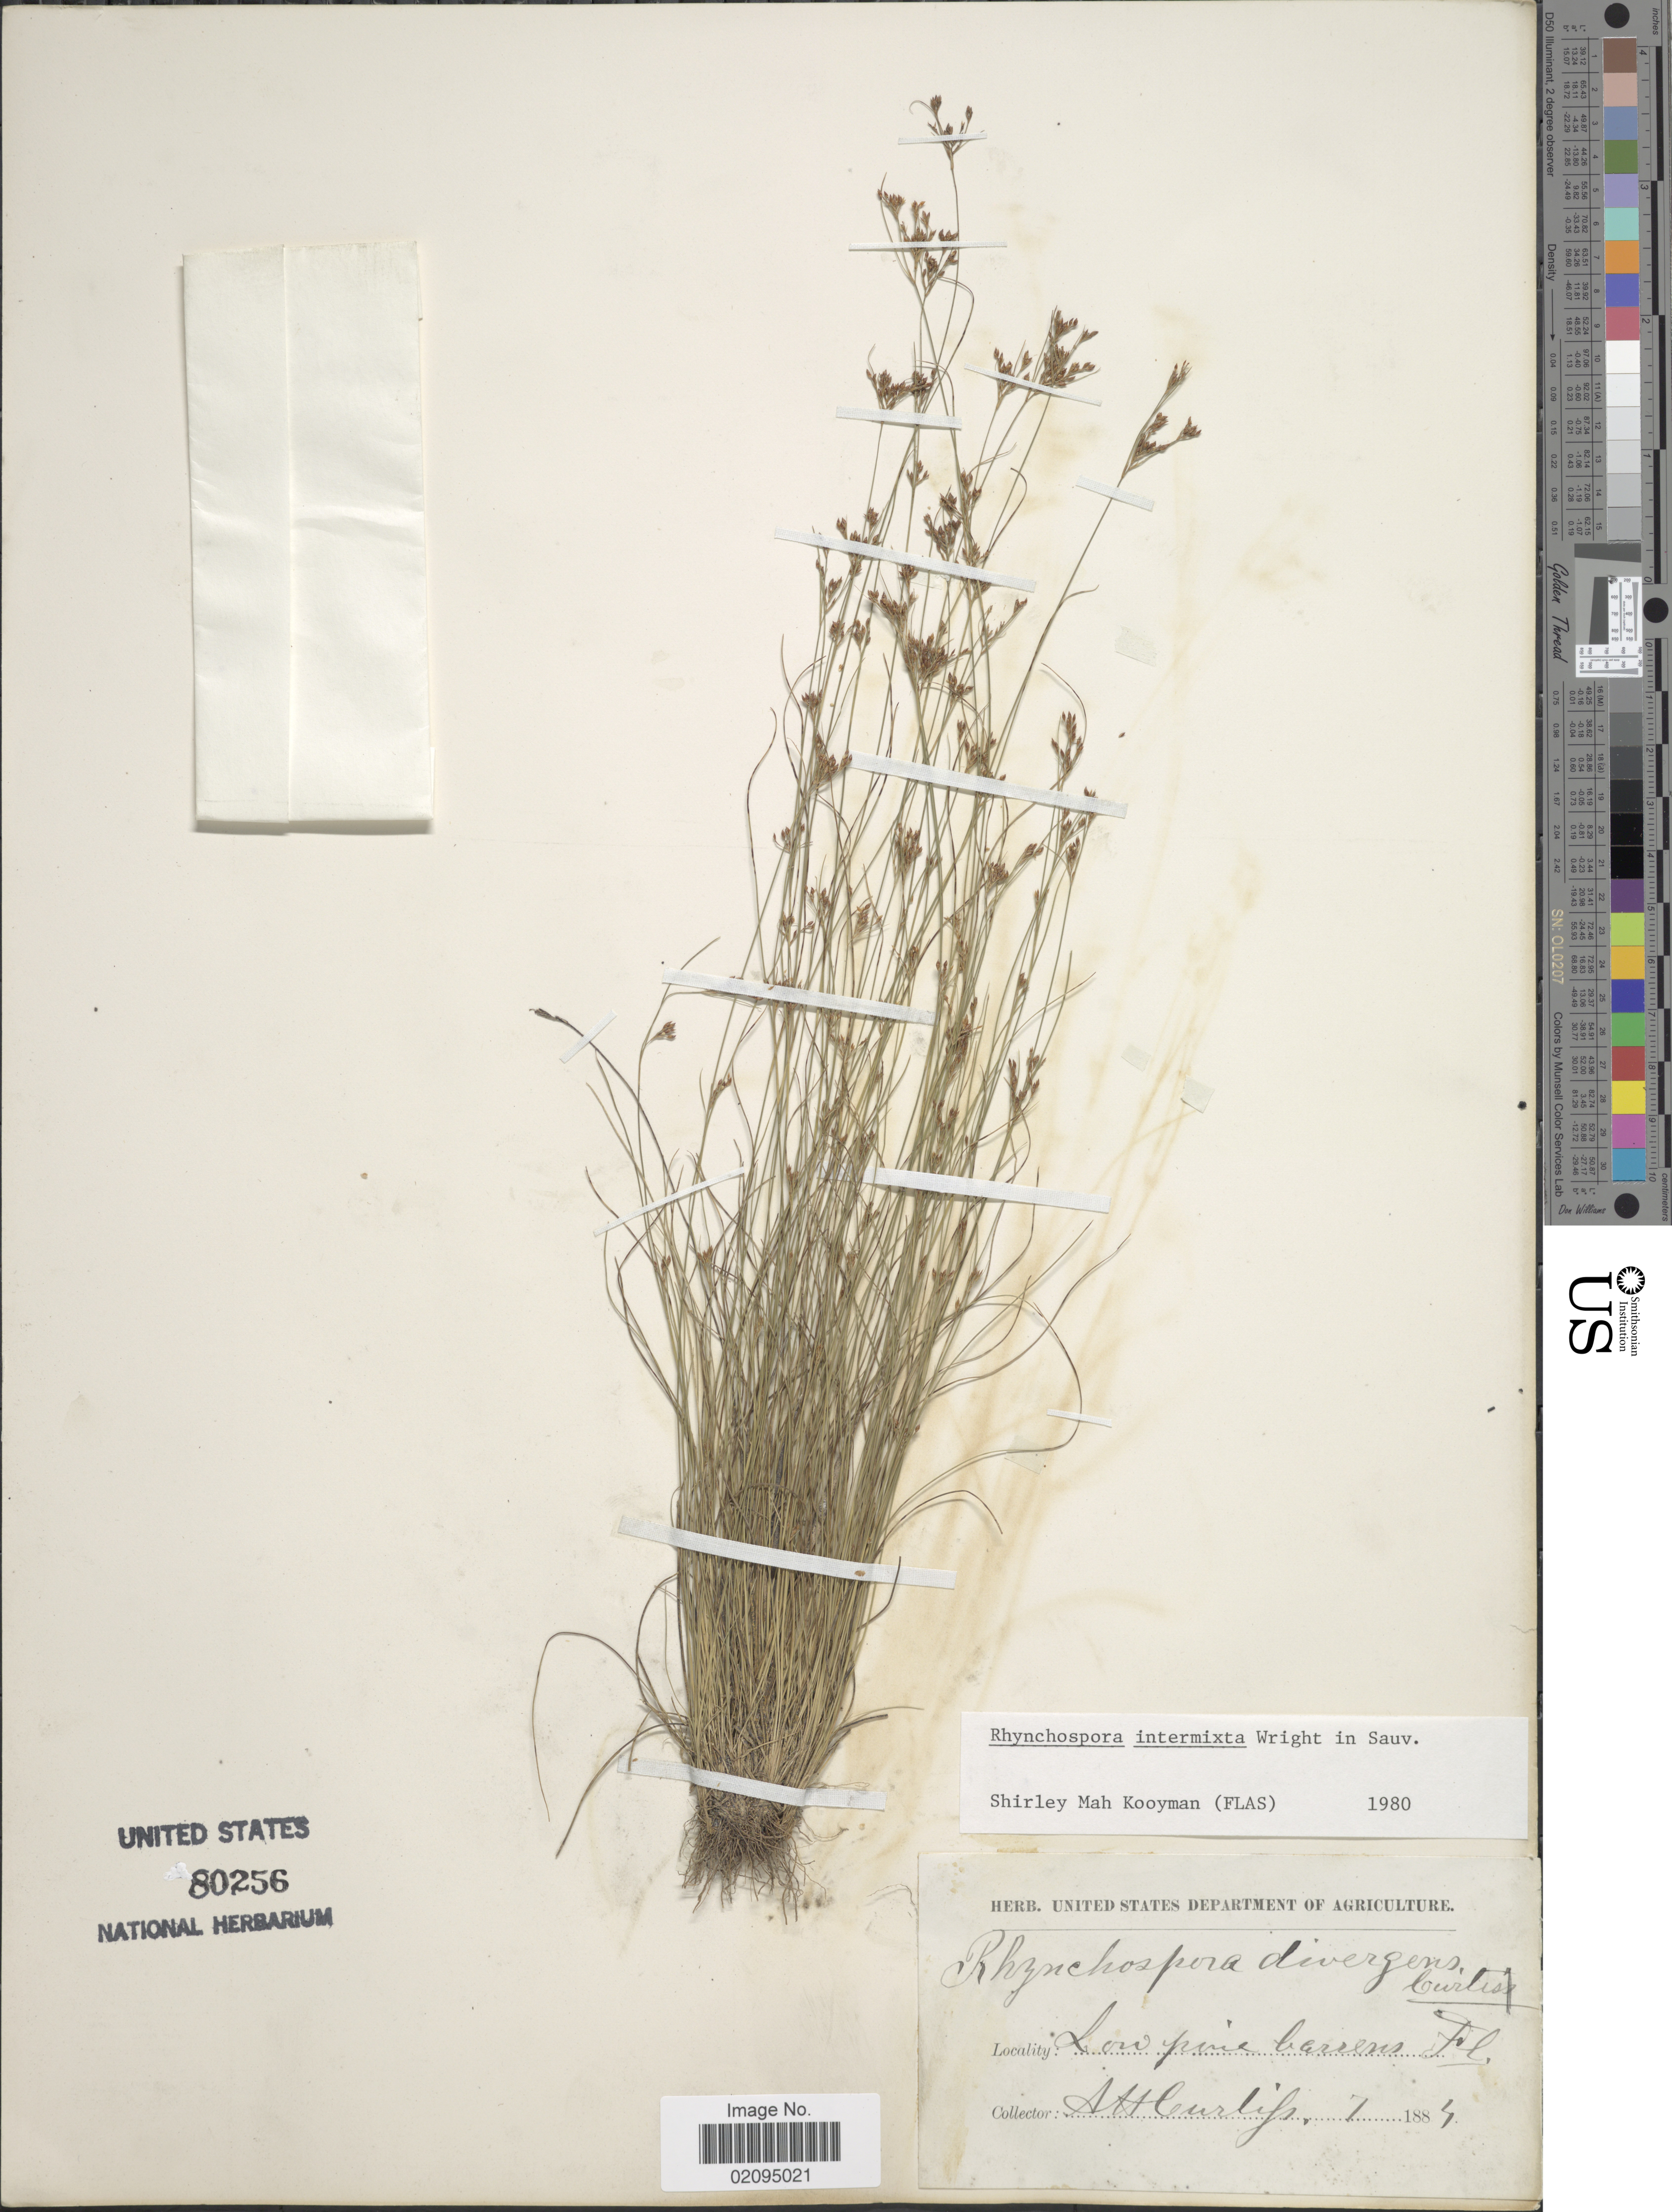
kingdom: Plantae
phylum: Tracheophyta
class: Liliopsida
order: Poales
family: Cyperaceae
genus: Rhynchospora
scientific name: Rhynchospora intermixta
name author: C. Wright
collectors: A. H. Curtiss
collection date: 1884-07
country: United States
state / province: Florida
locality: Low pine barrens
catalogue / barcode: US 80256